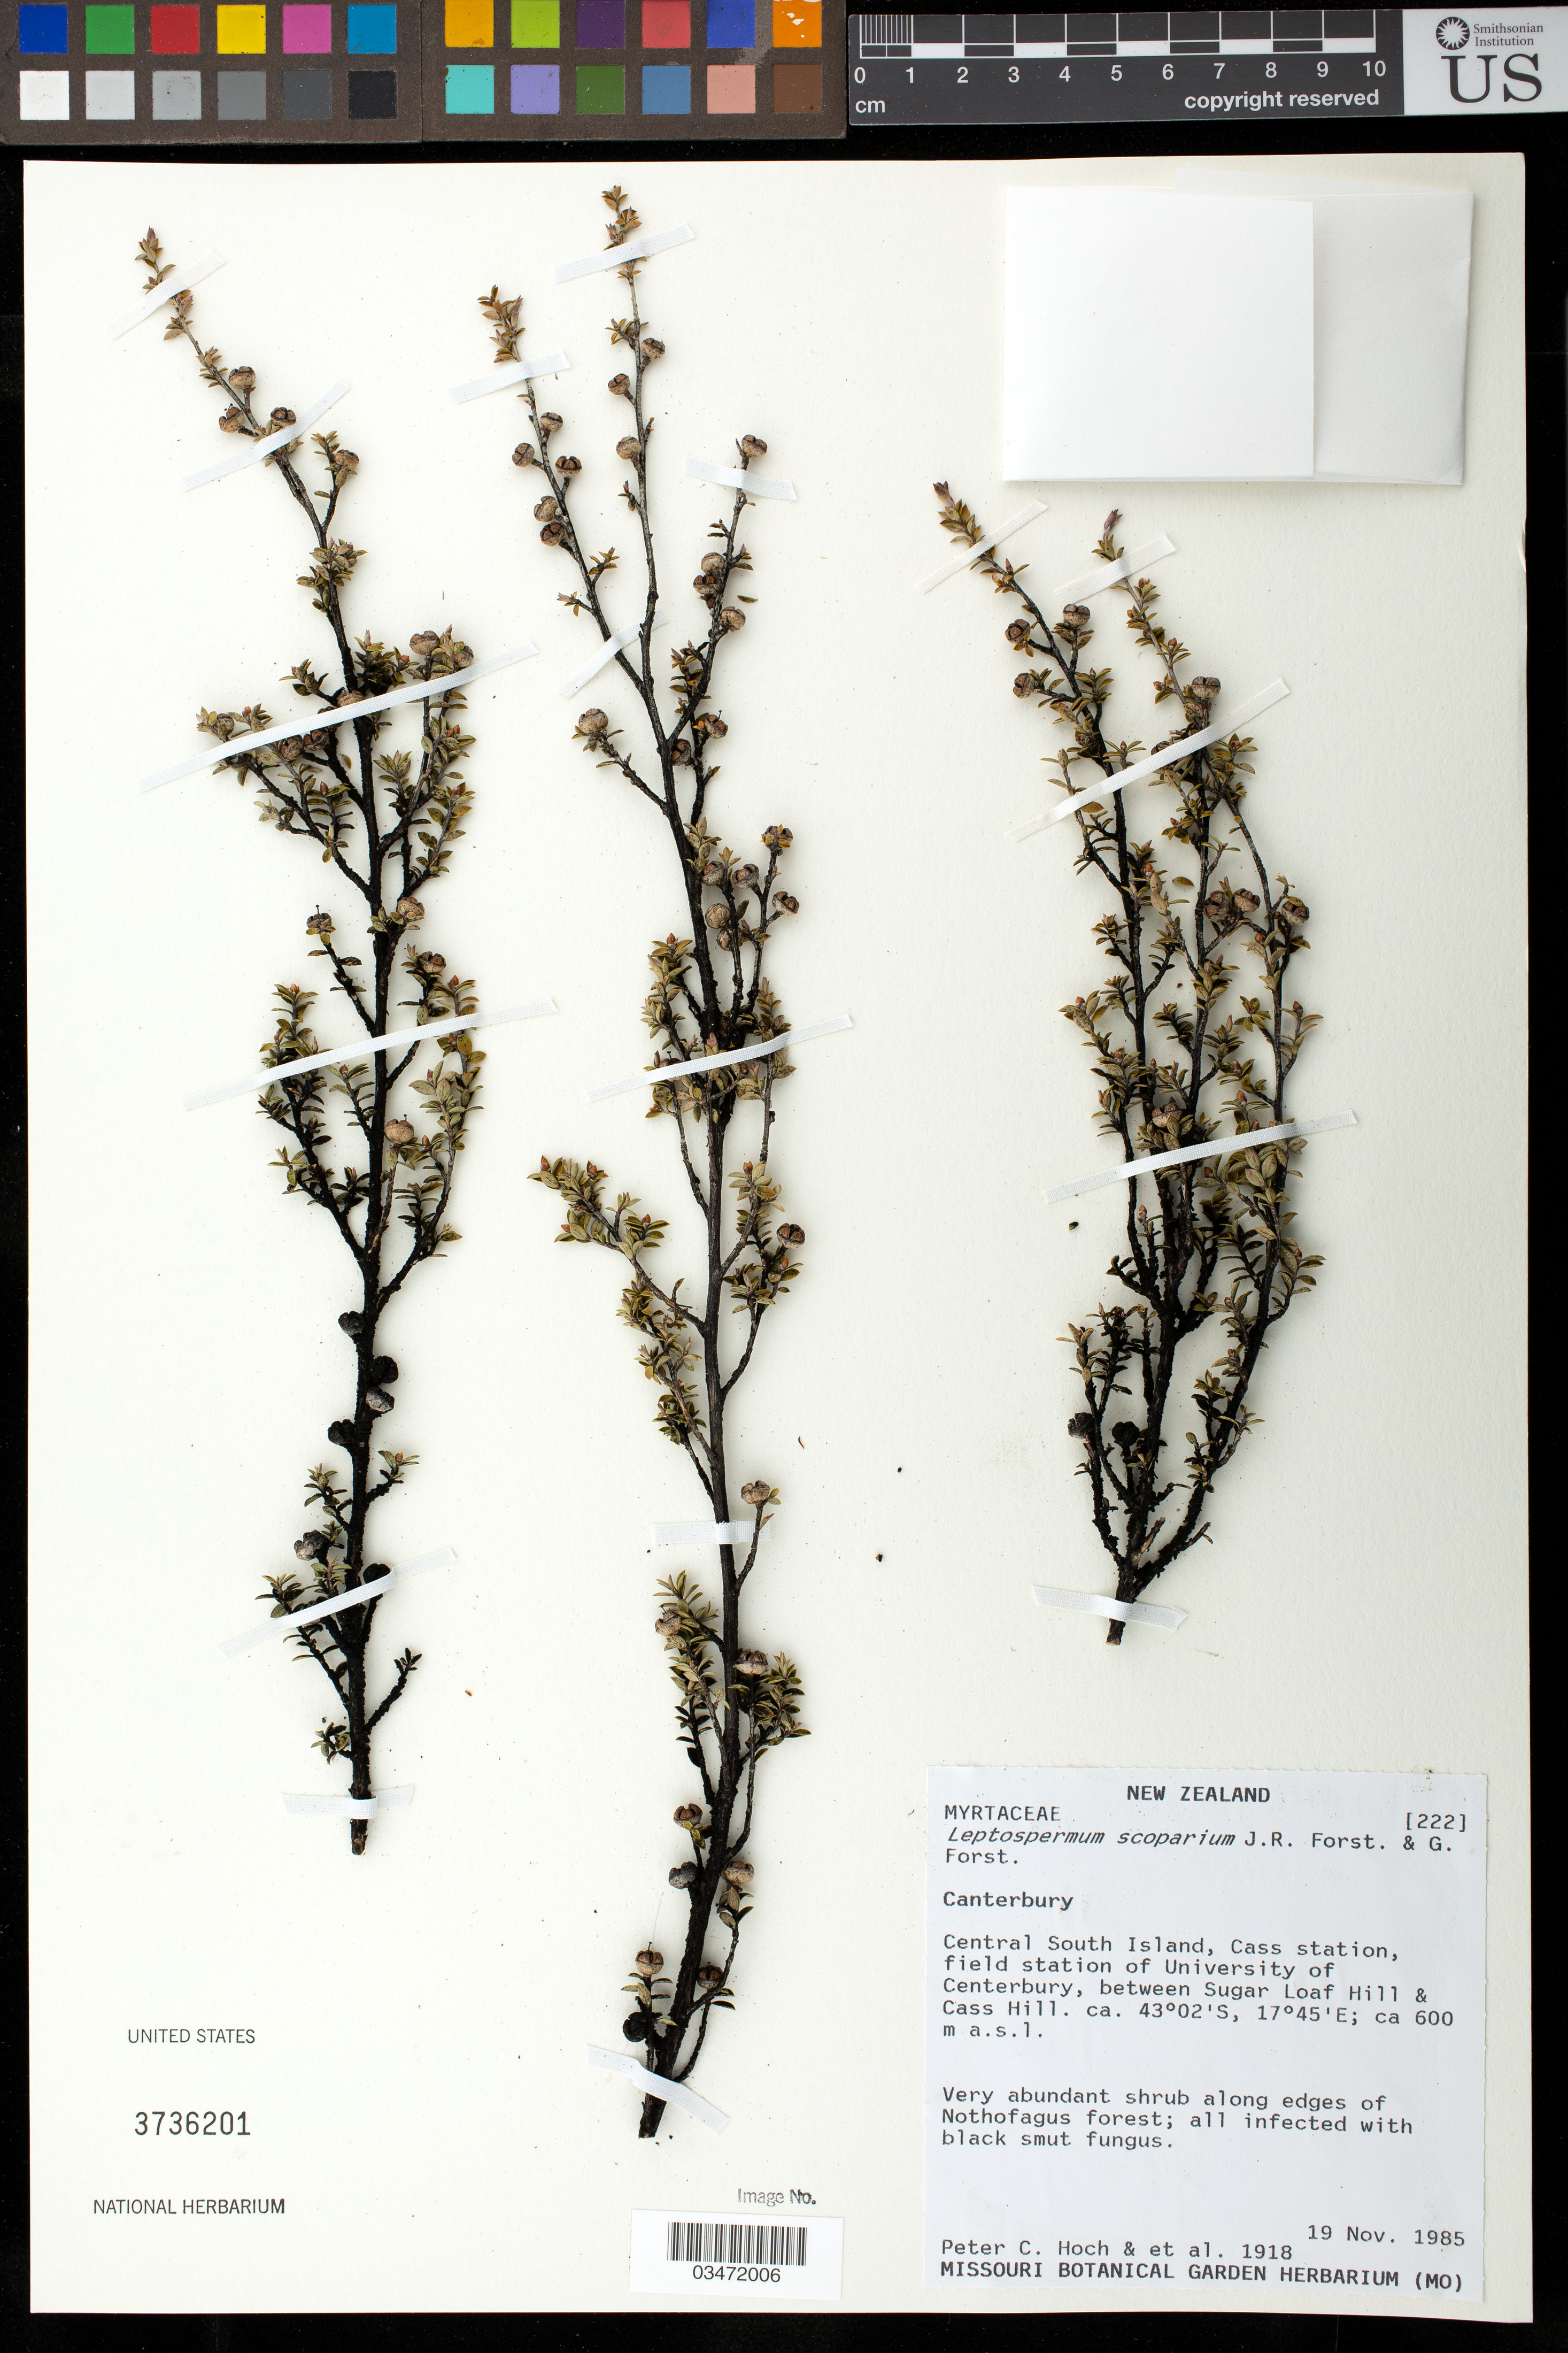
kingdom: Plantae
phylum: Tracheophyta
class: Magnoliopsida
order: Myrtales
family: Myrtaceae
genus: Leptospermum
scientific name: Leptospermum scoparium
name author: J.R. Forst. & G. Forst.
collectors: P. C. Hoch et al.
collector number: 1918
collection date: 1985-11-19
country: New Zealand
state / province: Canterbury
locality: Central South Island, Cass Station, field station of University of Canterbury, between Sugar Loaf Hill and Cass Hill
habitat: along edges of Nothofagus forest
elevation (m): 600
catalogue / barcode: US 3736201